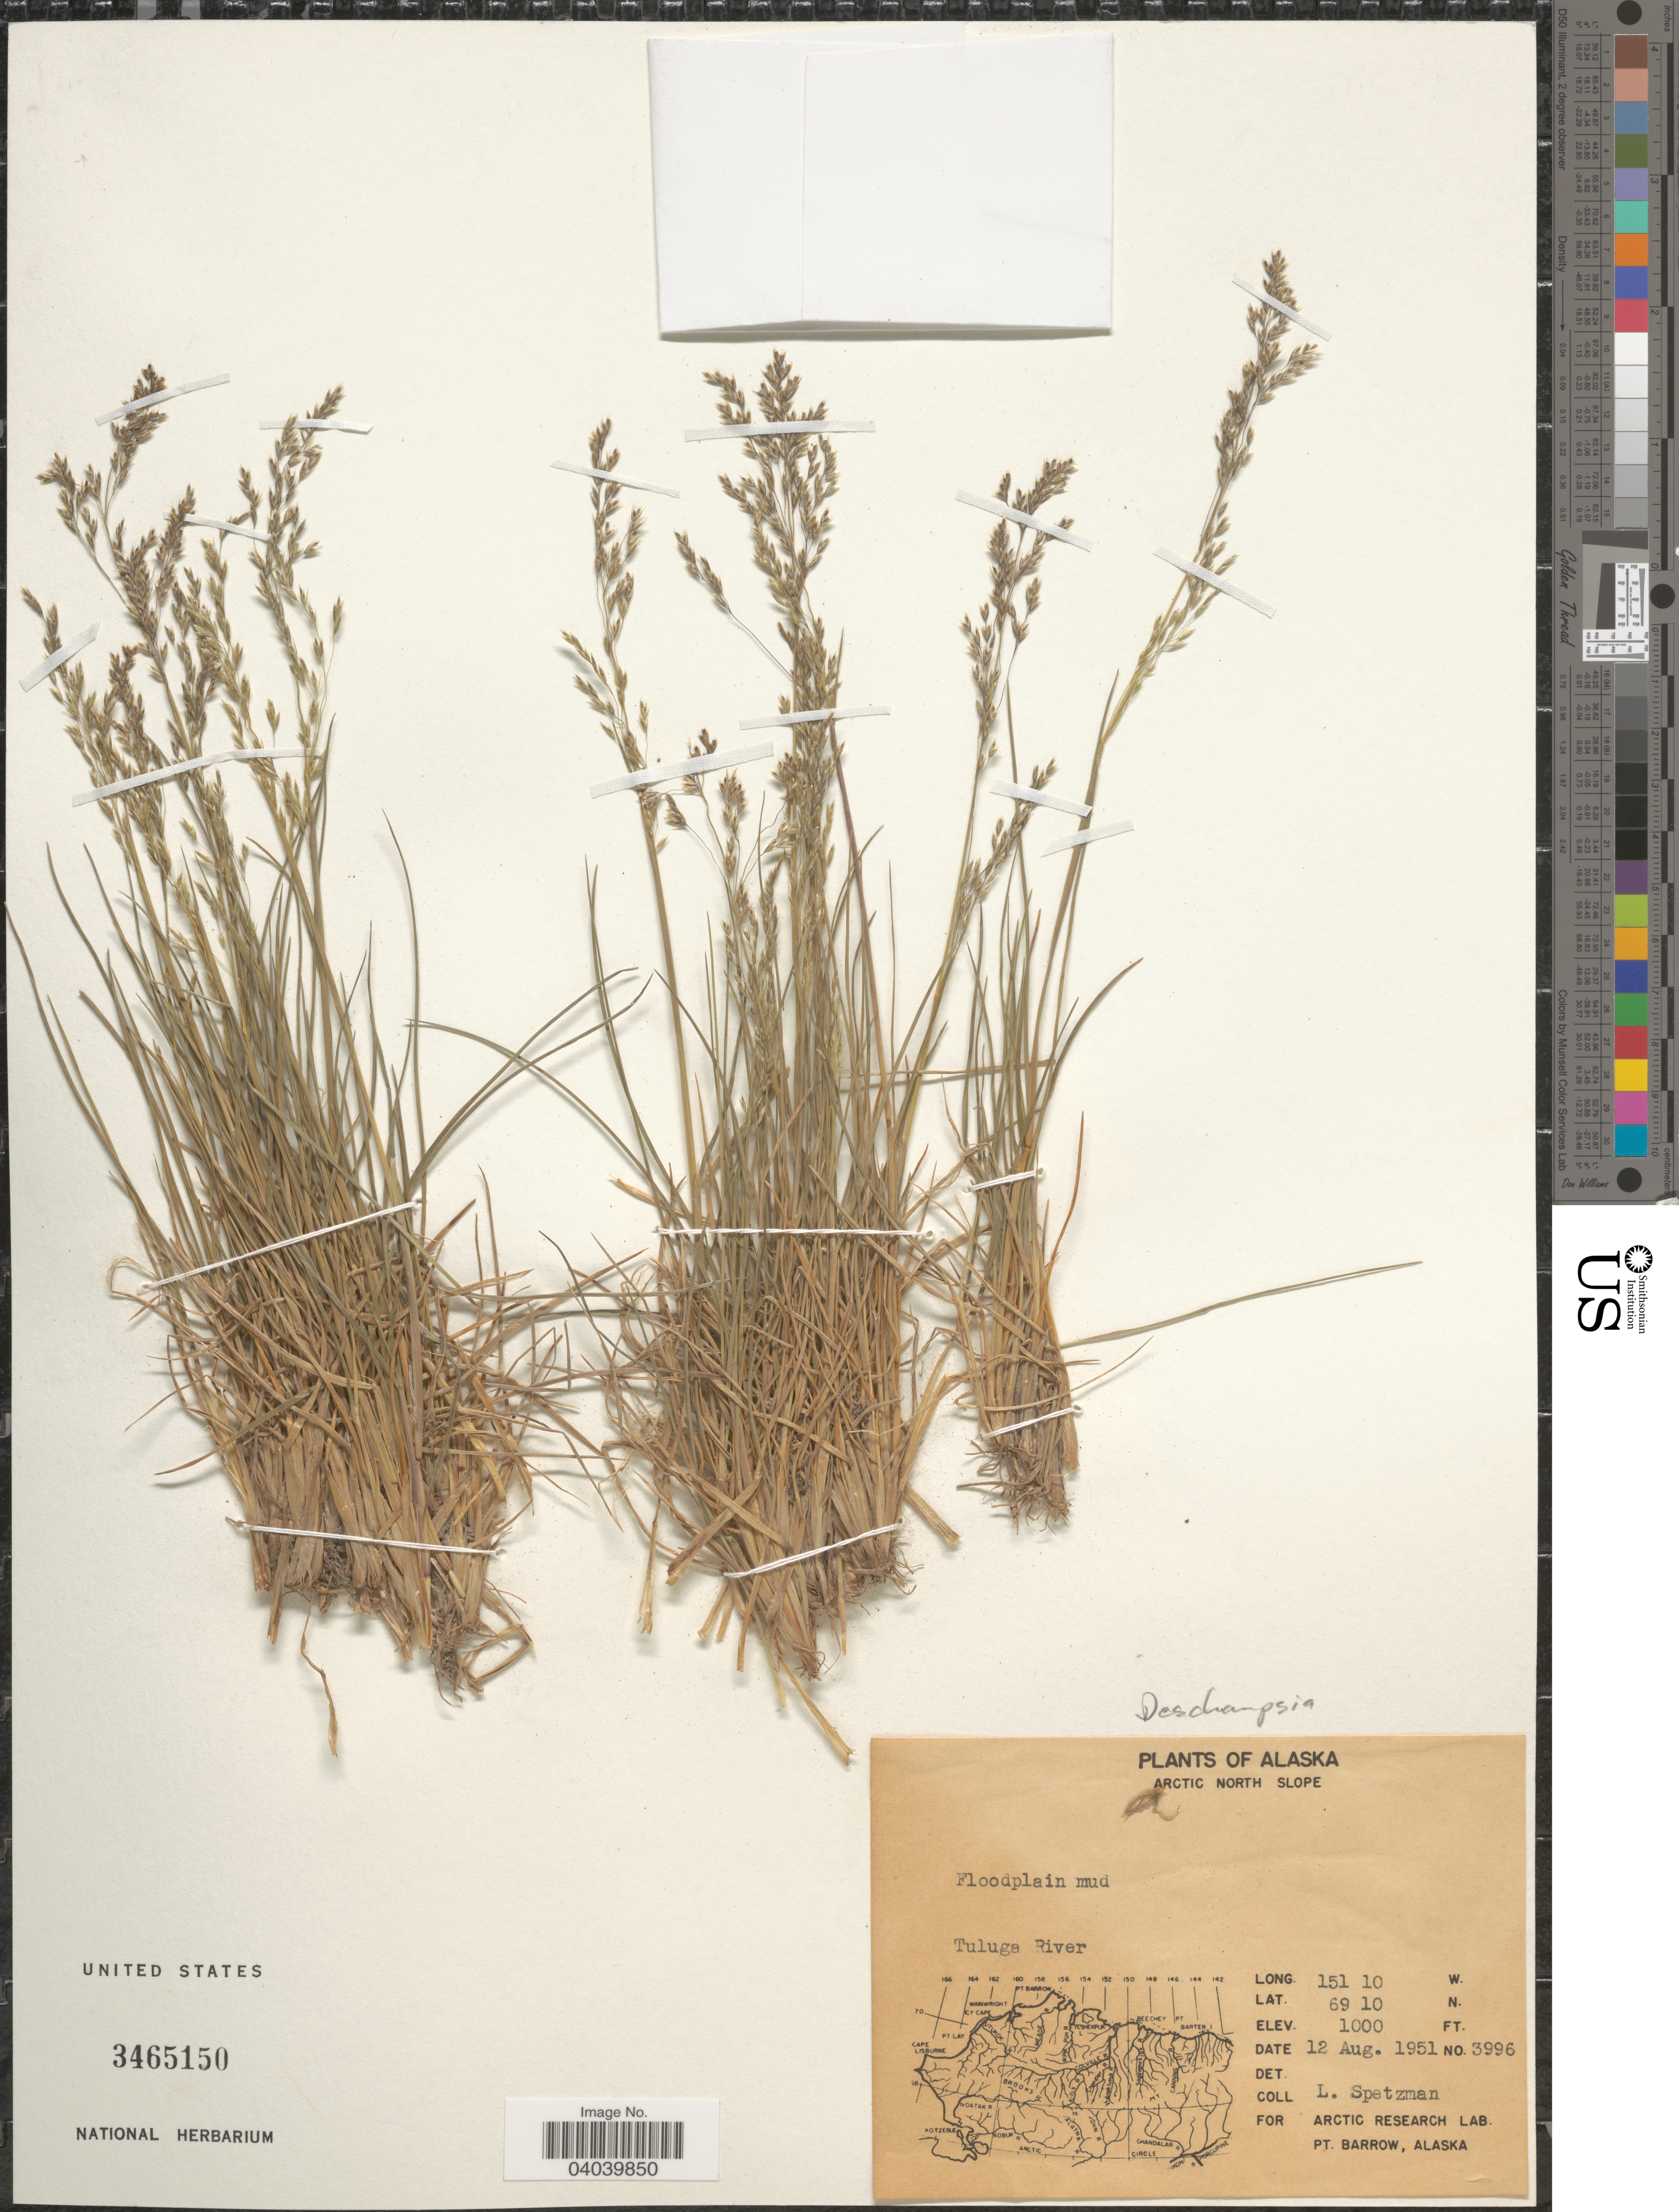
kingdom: Plantae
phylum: Tracheophyta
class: Liliopsida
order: Poales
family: Poaceae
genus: Deschampsia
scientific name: Deschampsia sp.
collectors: L. Spetzman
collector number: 3996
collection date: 1951-08-12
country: United States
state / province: Alaska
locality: Arctic North Slope. Tuluga River.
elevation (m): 305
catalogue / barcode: US 3465150